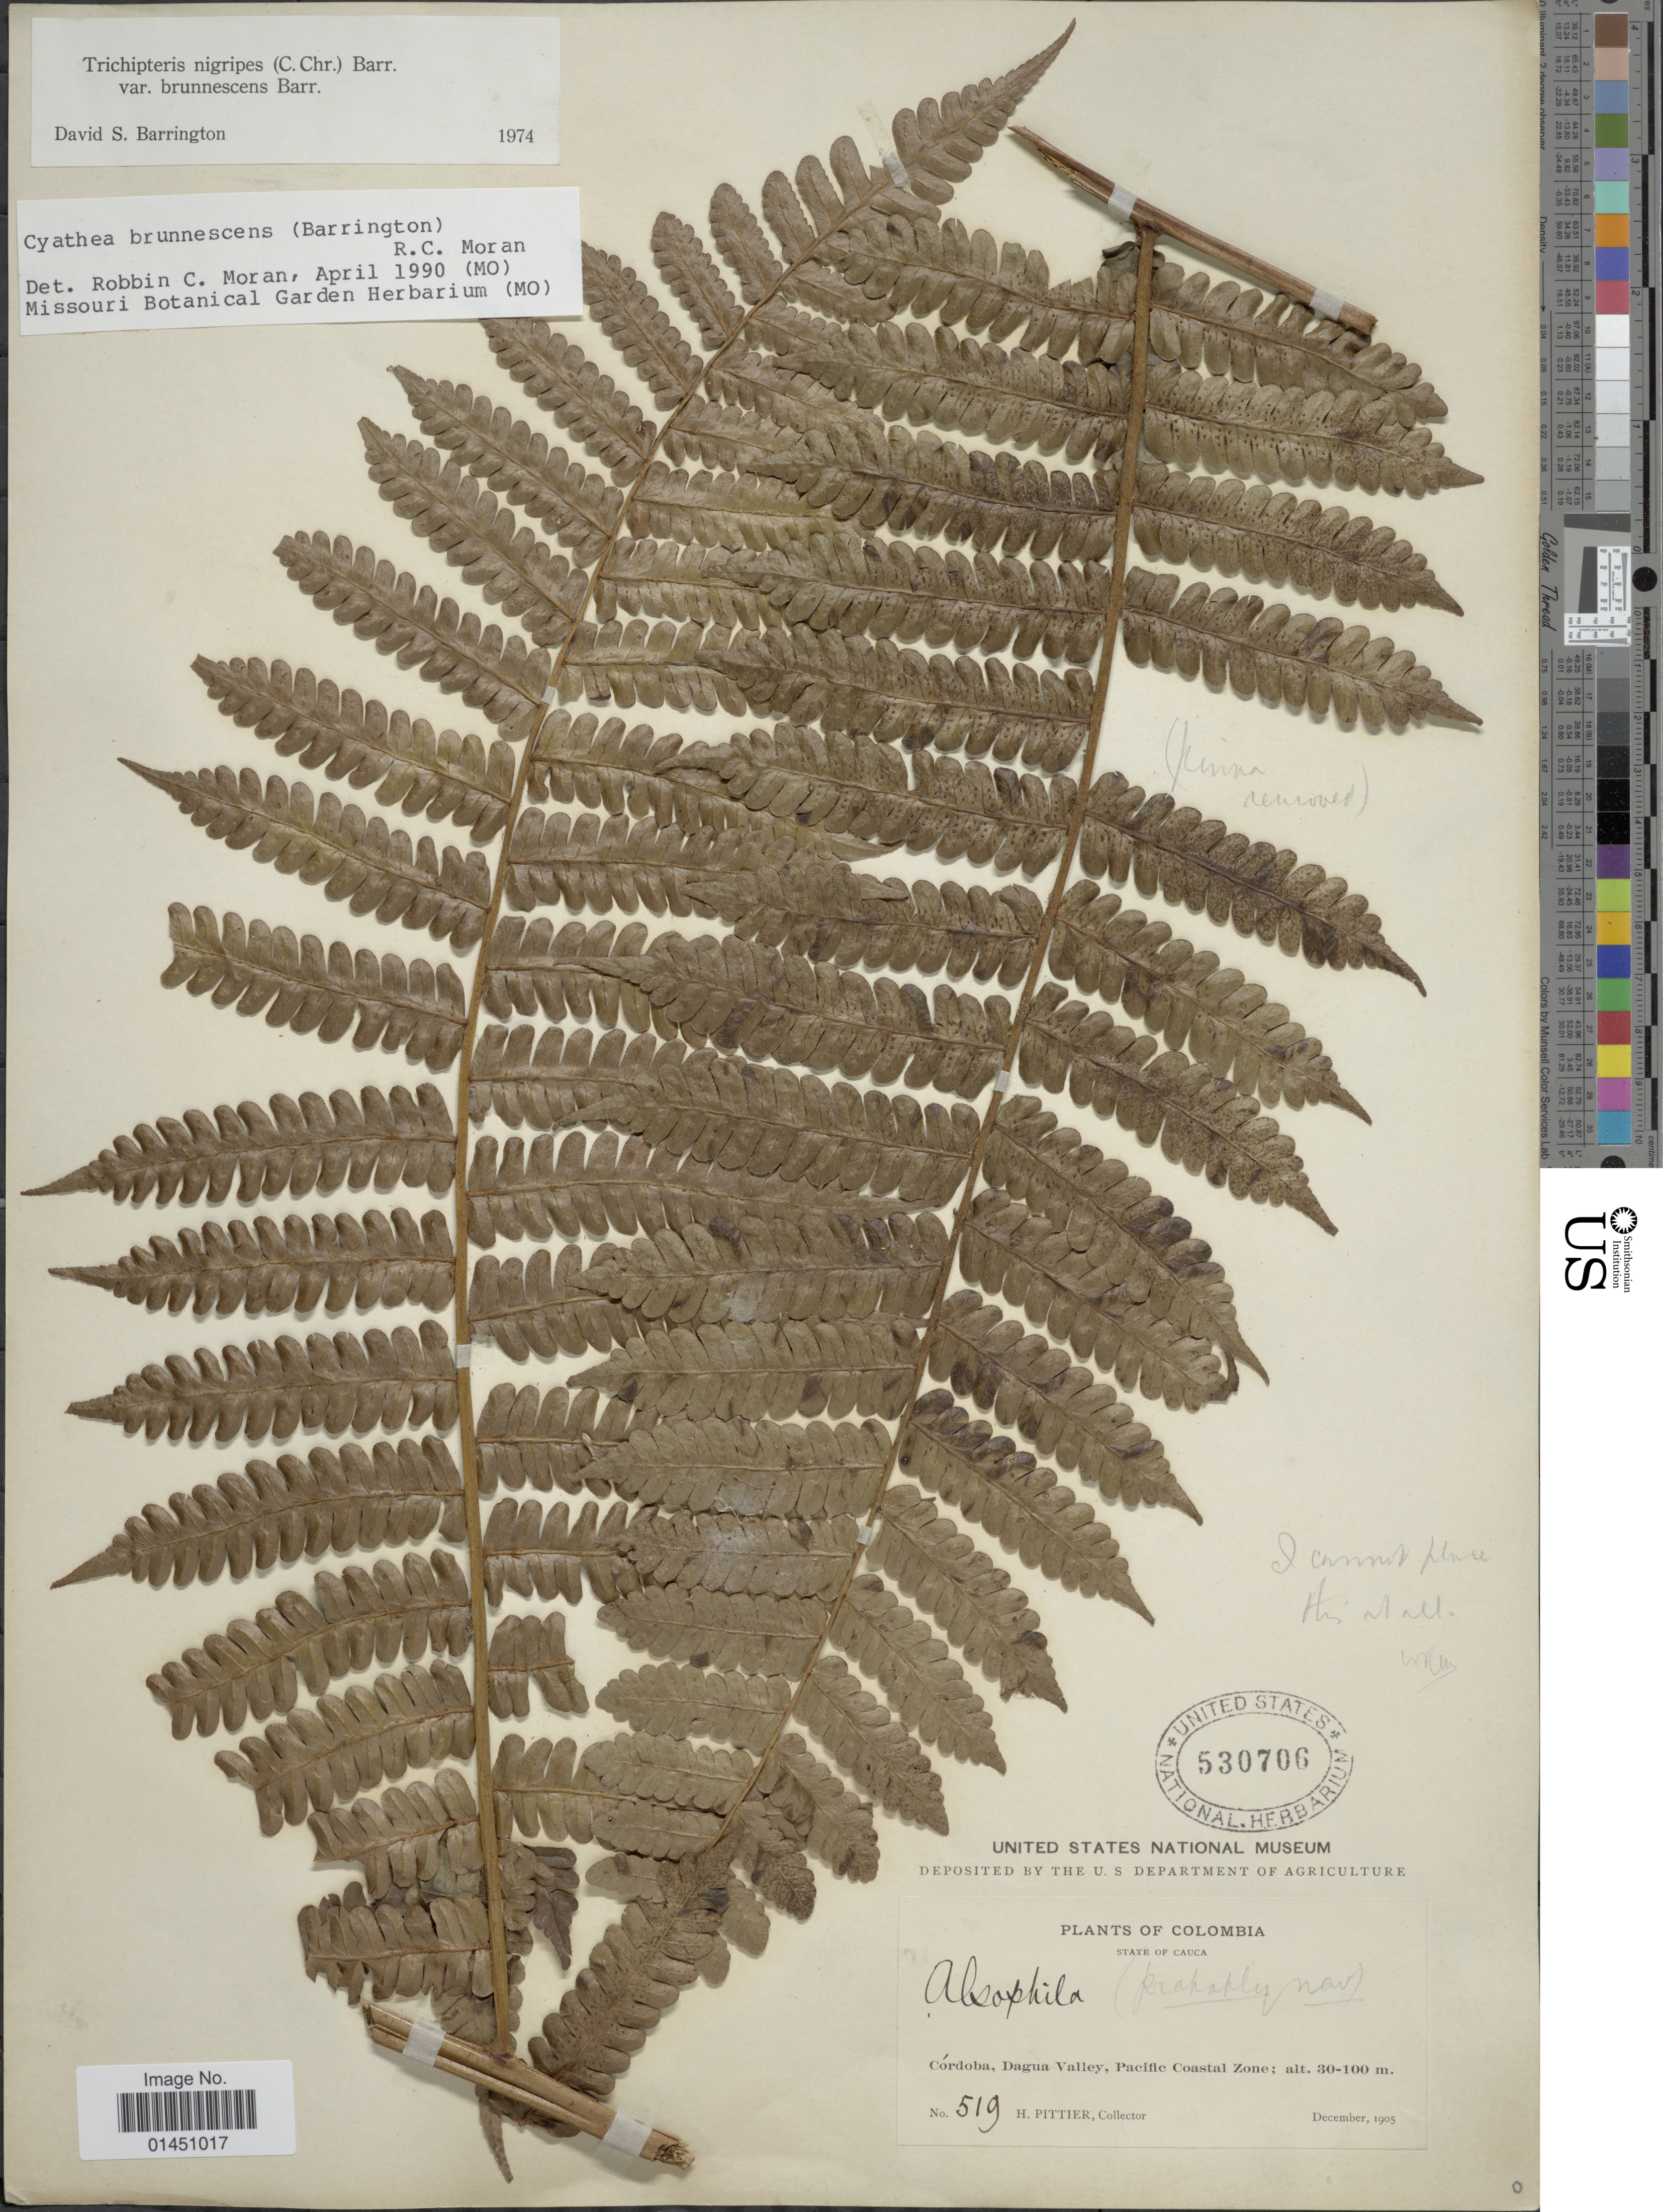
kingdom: Plantae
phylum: Tracheophyta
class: Polypodiopsida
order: Cyatheales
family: Cyatheaceae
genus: Cyathea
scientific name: Cyathea brunnescens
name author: (Barrington) R.C. Moran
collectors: H. F. Pittier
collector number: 519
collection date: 1905-12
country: Colombia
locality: State of Cauca, Cordoba, Dagua Valley, Pacific Coastal Zone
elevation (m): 30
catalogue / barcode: US 530706